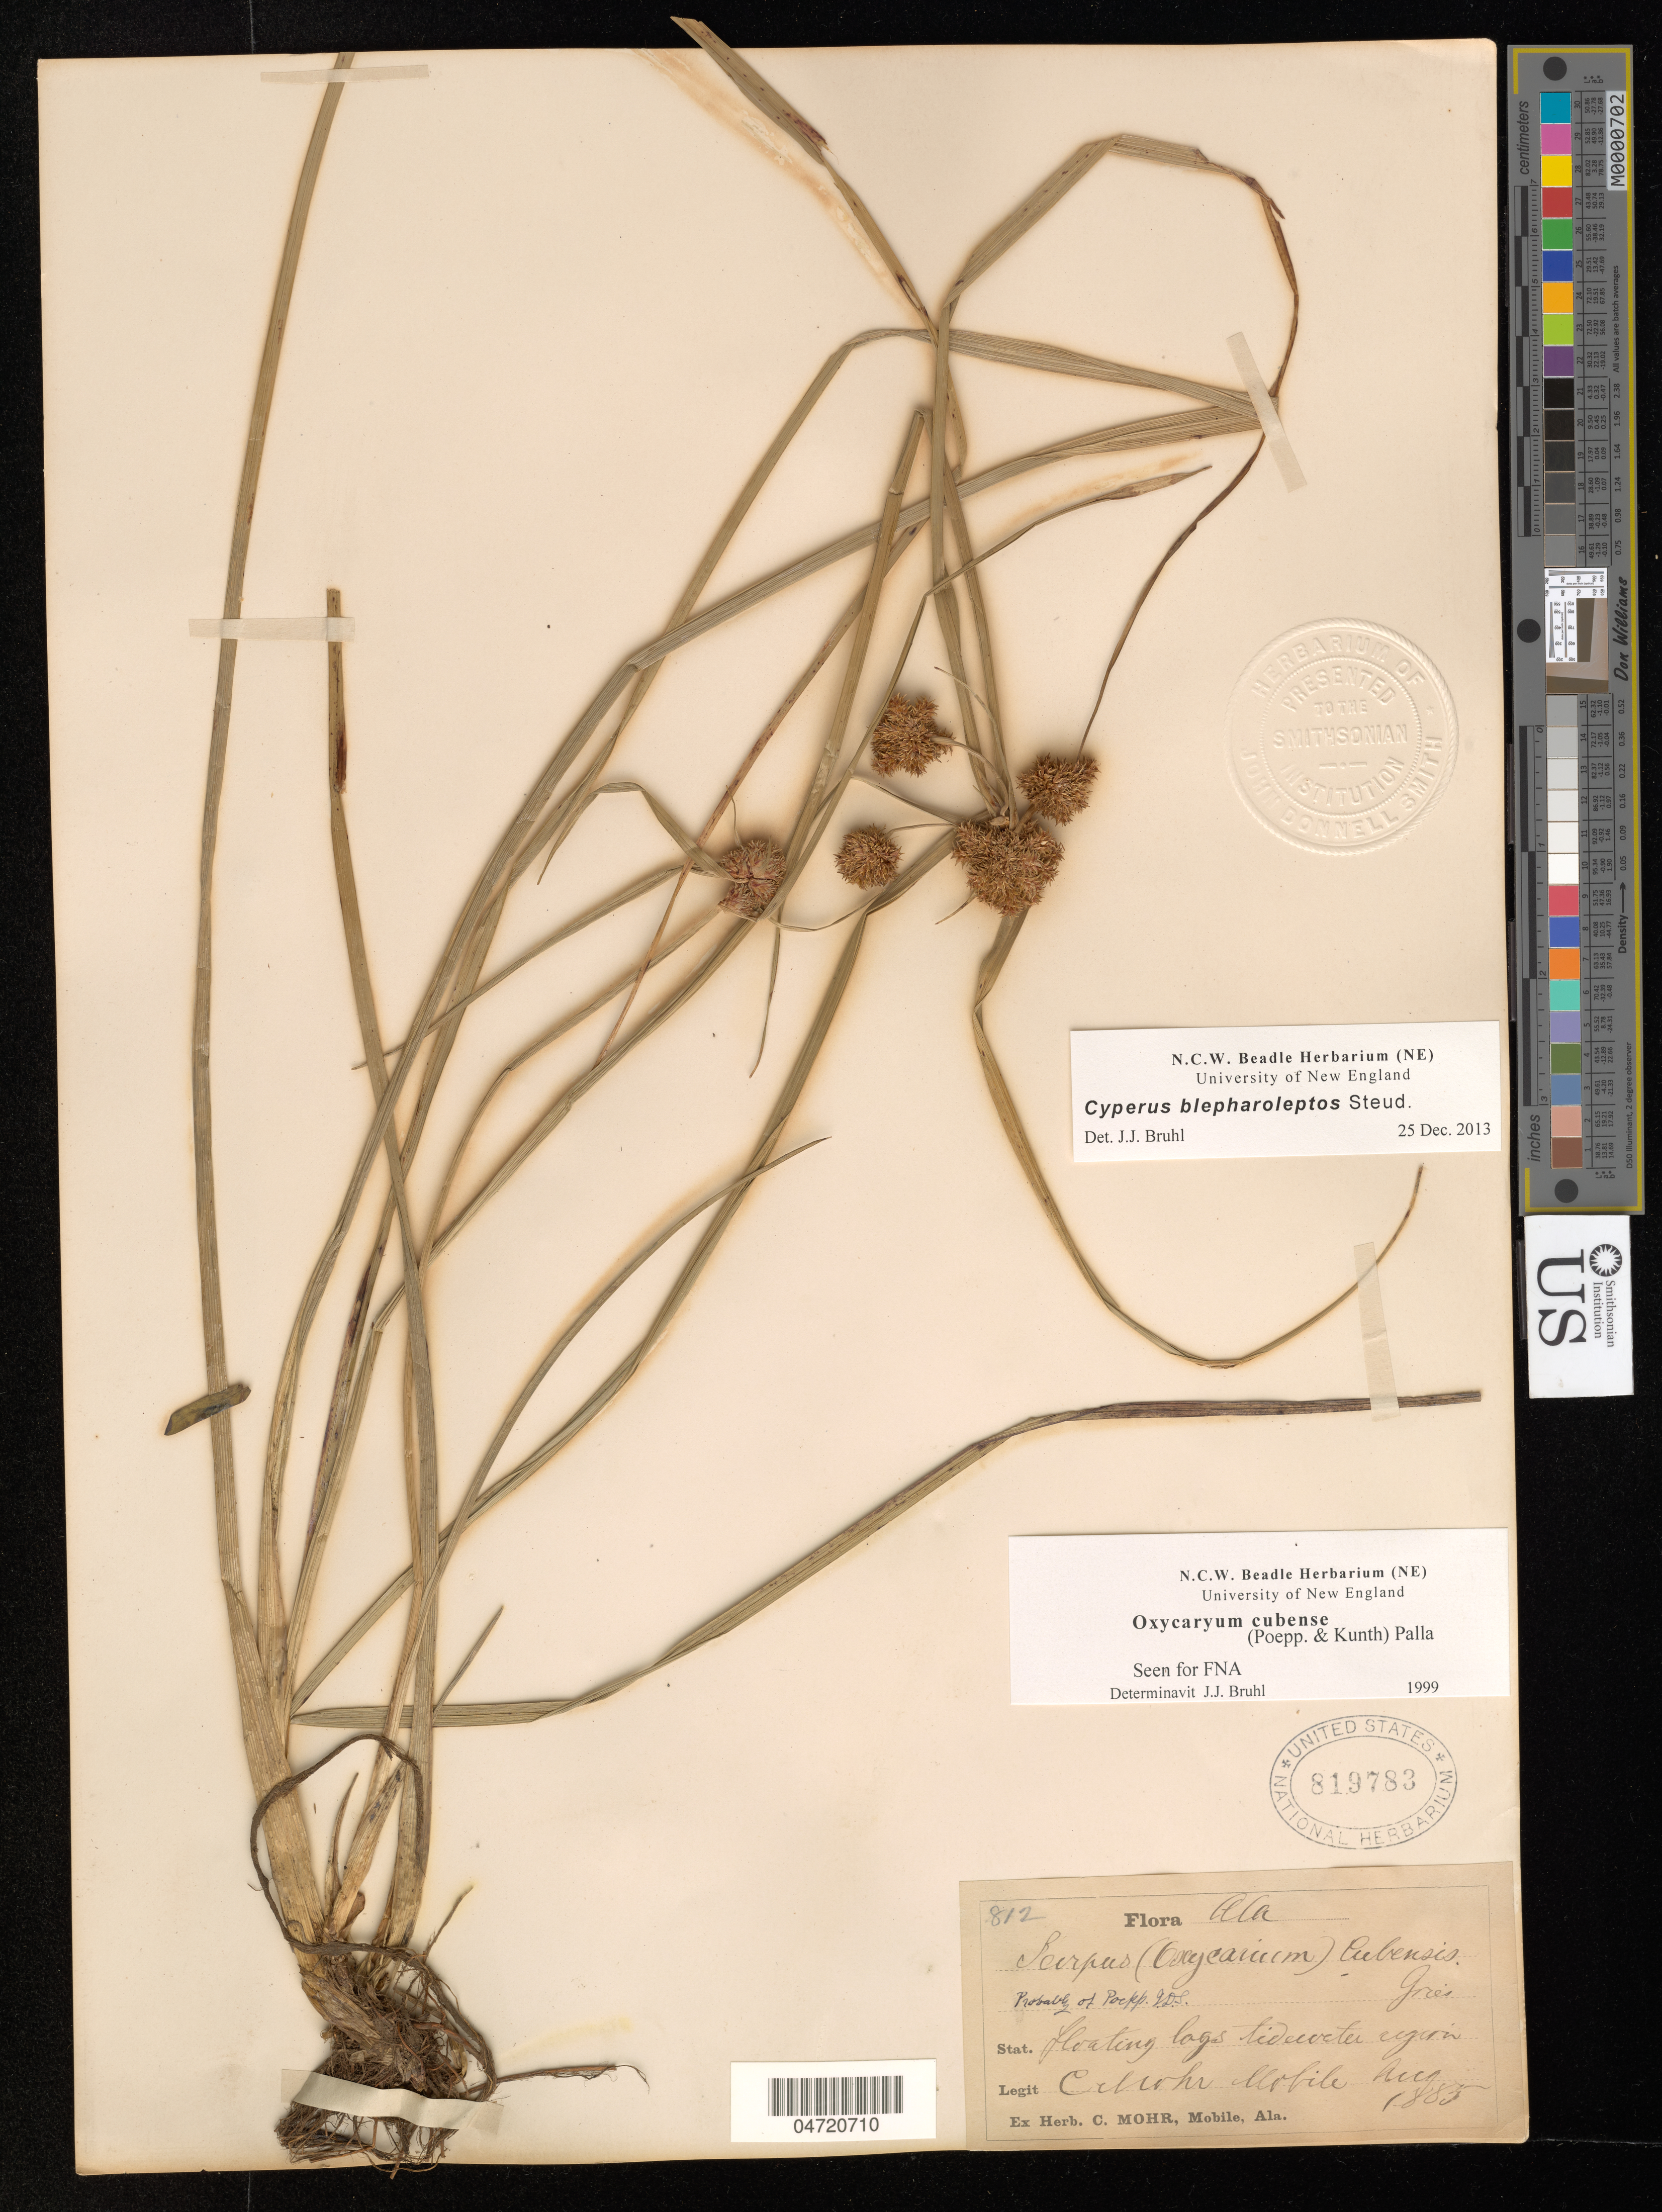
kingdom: Plantae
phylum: Tracheophyta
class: Liliopsida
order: Poales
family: Cyperaceae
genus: Cyperus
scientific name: Cyperus blepharoleptos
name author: Steud.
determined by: Bruhl, J. J., (NE), University of New England (AUSTRALIA)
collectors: C. T. Mohr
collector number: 812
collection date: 1885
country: United States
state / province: Alabama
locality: Mobile.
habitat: Floating logs; tidewater region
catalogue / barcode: US 819783